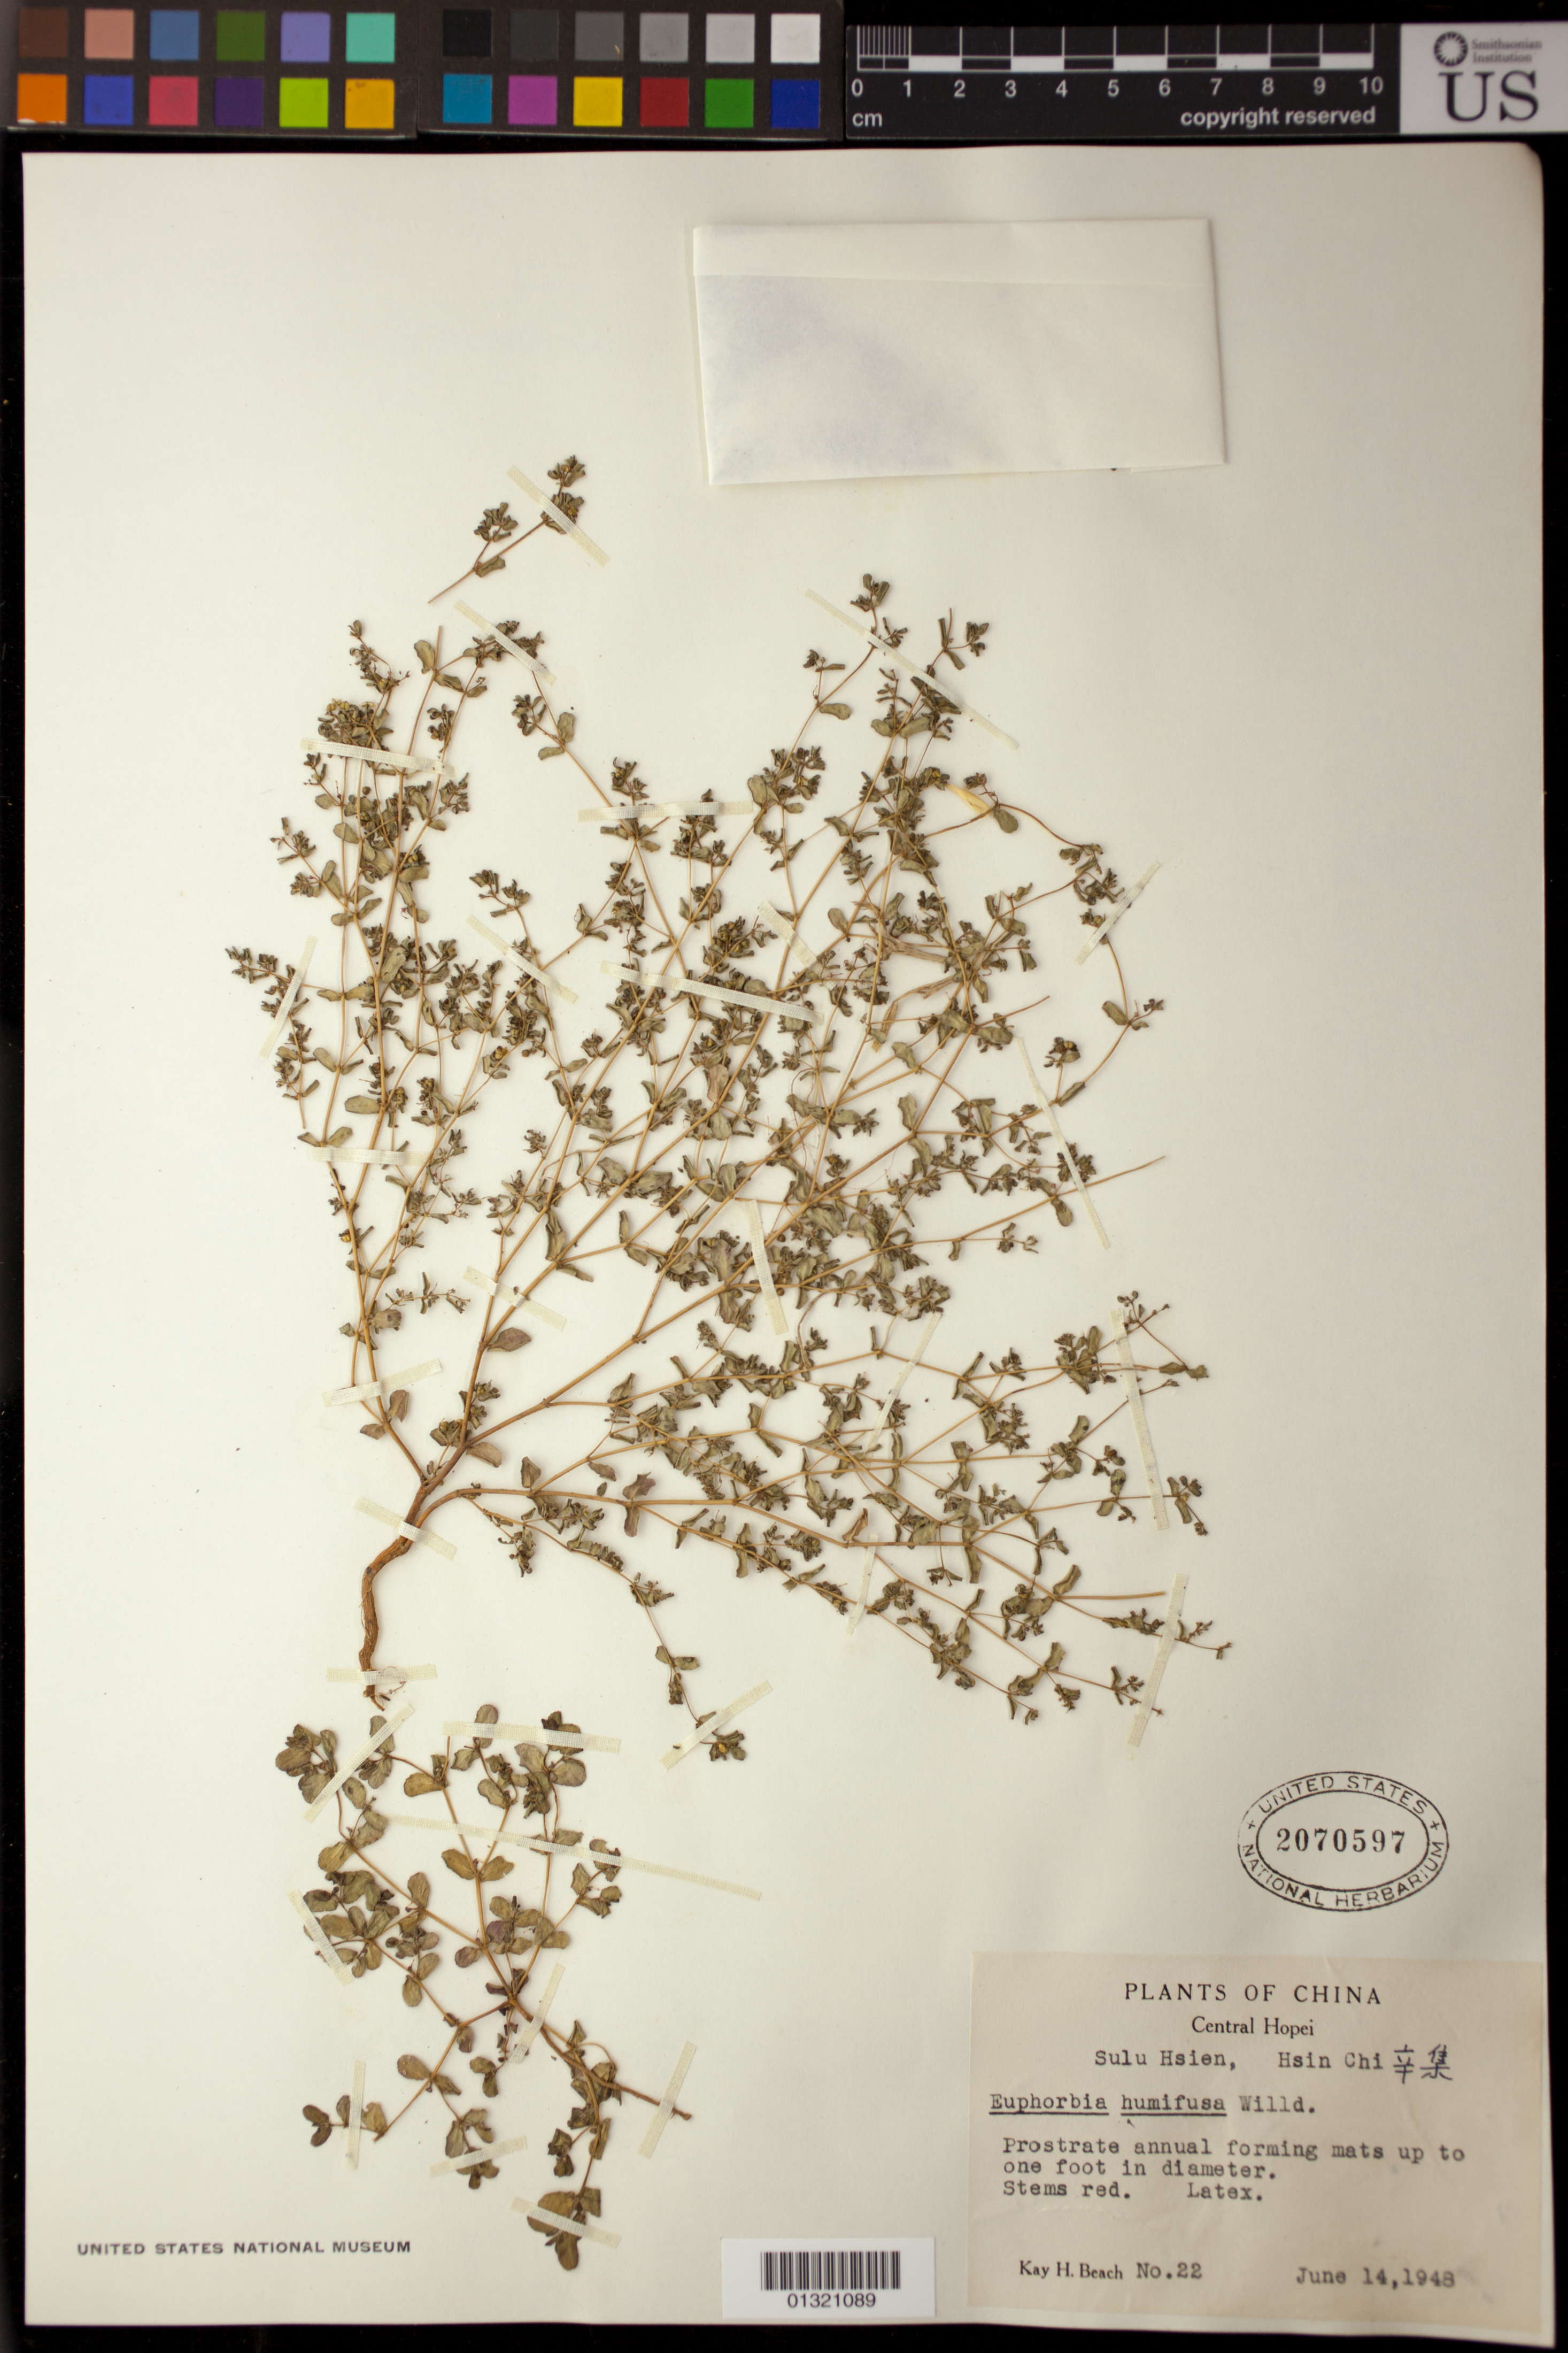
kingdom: Plantae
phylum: Tracheophyta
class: Magnoliopsida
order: Malpighiales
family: Euphorbiaceae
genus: Euphorbia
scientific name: Euphorbia humifusa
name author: Willd. ex Schlecht.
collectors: K. H. Beach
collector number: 22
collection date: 1948-06-14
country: China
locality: Sulu Hsien, Hsin Chi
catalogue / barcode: US 2070597